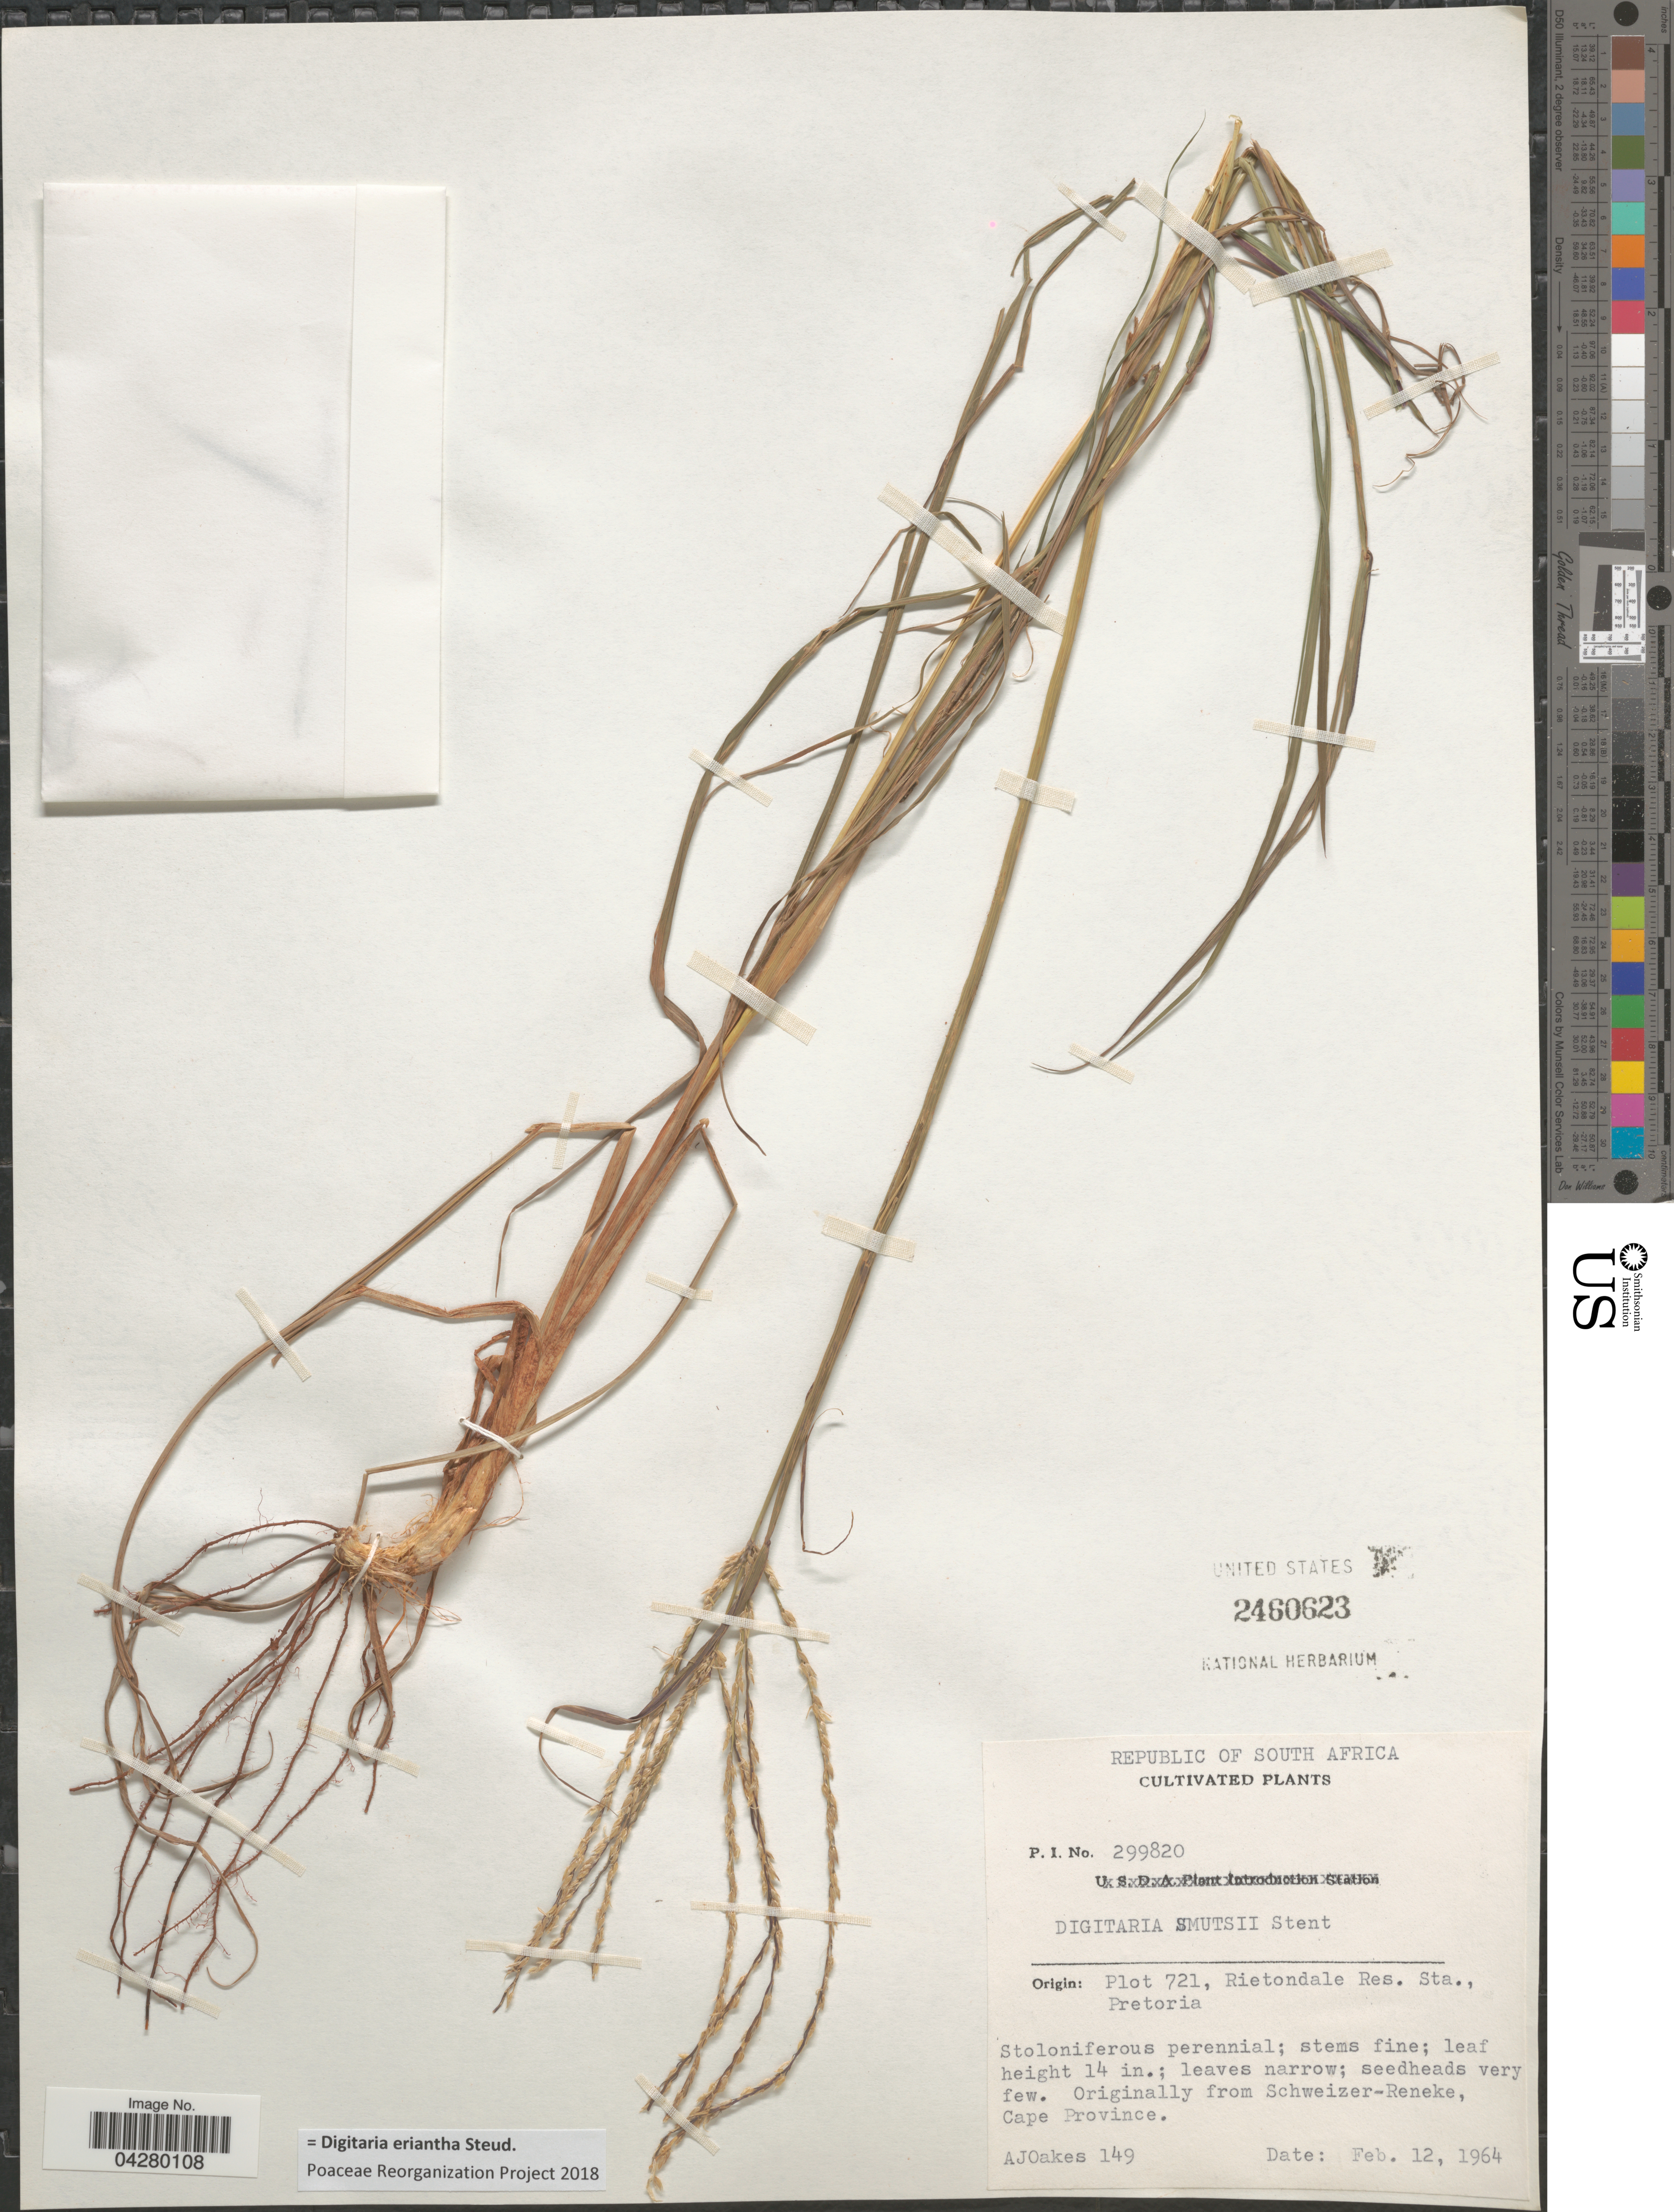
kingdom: Plantae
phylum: Tracheophyta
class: Liliopsida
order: Poales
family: Poaceae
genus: Digitaria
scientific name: Digitaria eriantha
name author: Steud.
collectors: A. Oakes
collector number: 149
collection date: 1964-02-12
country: South Africa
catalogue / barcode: US 2460623